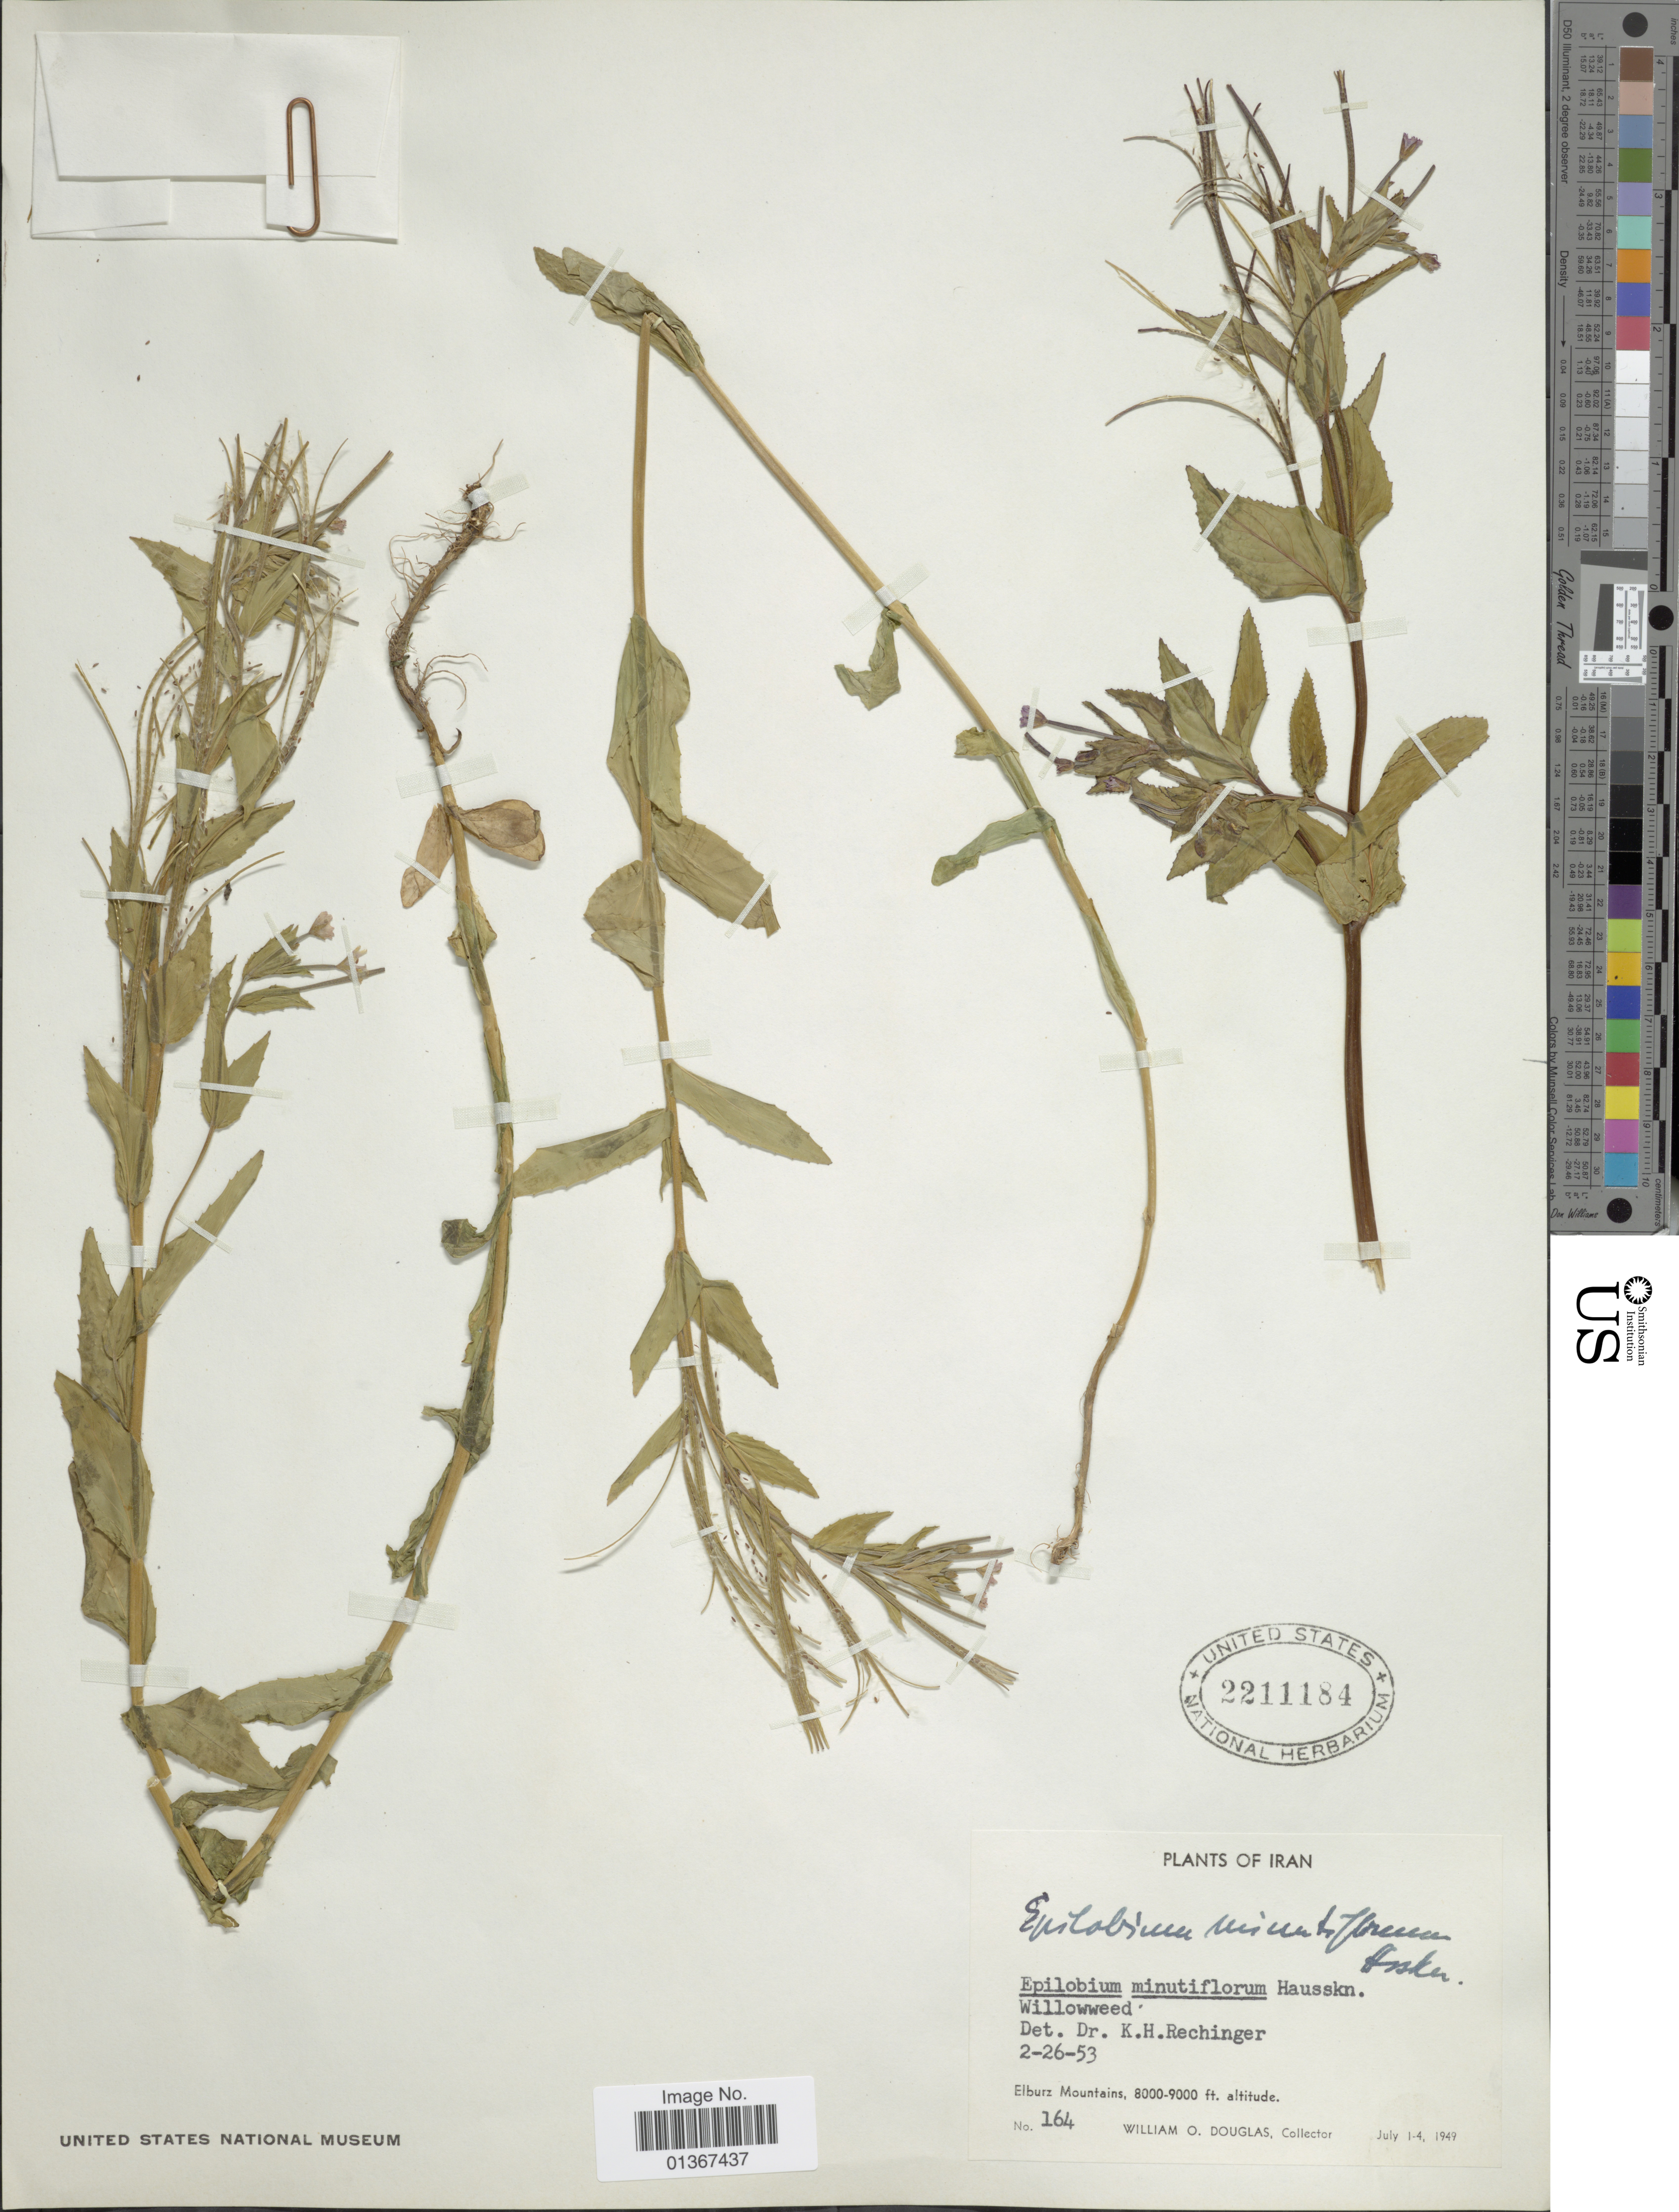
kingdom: Plantae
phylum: Tracheophyta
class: Magnoliopsida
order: Myrtales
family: Onagraceae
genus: Epilobium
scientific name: Epilobium minutiflorum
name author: Hausskn.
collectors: W. Douglas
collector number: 164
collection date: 1949-07-01/1949-07-04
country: Iran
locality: Elburz Mountains.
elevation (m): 2438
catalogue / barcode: US 2211184